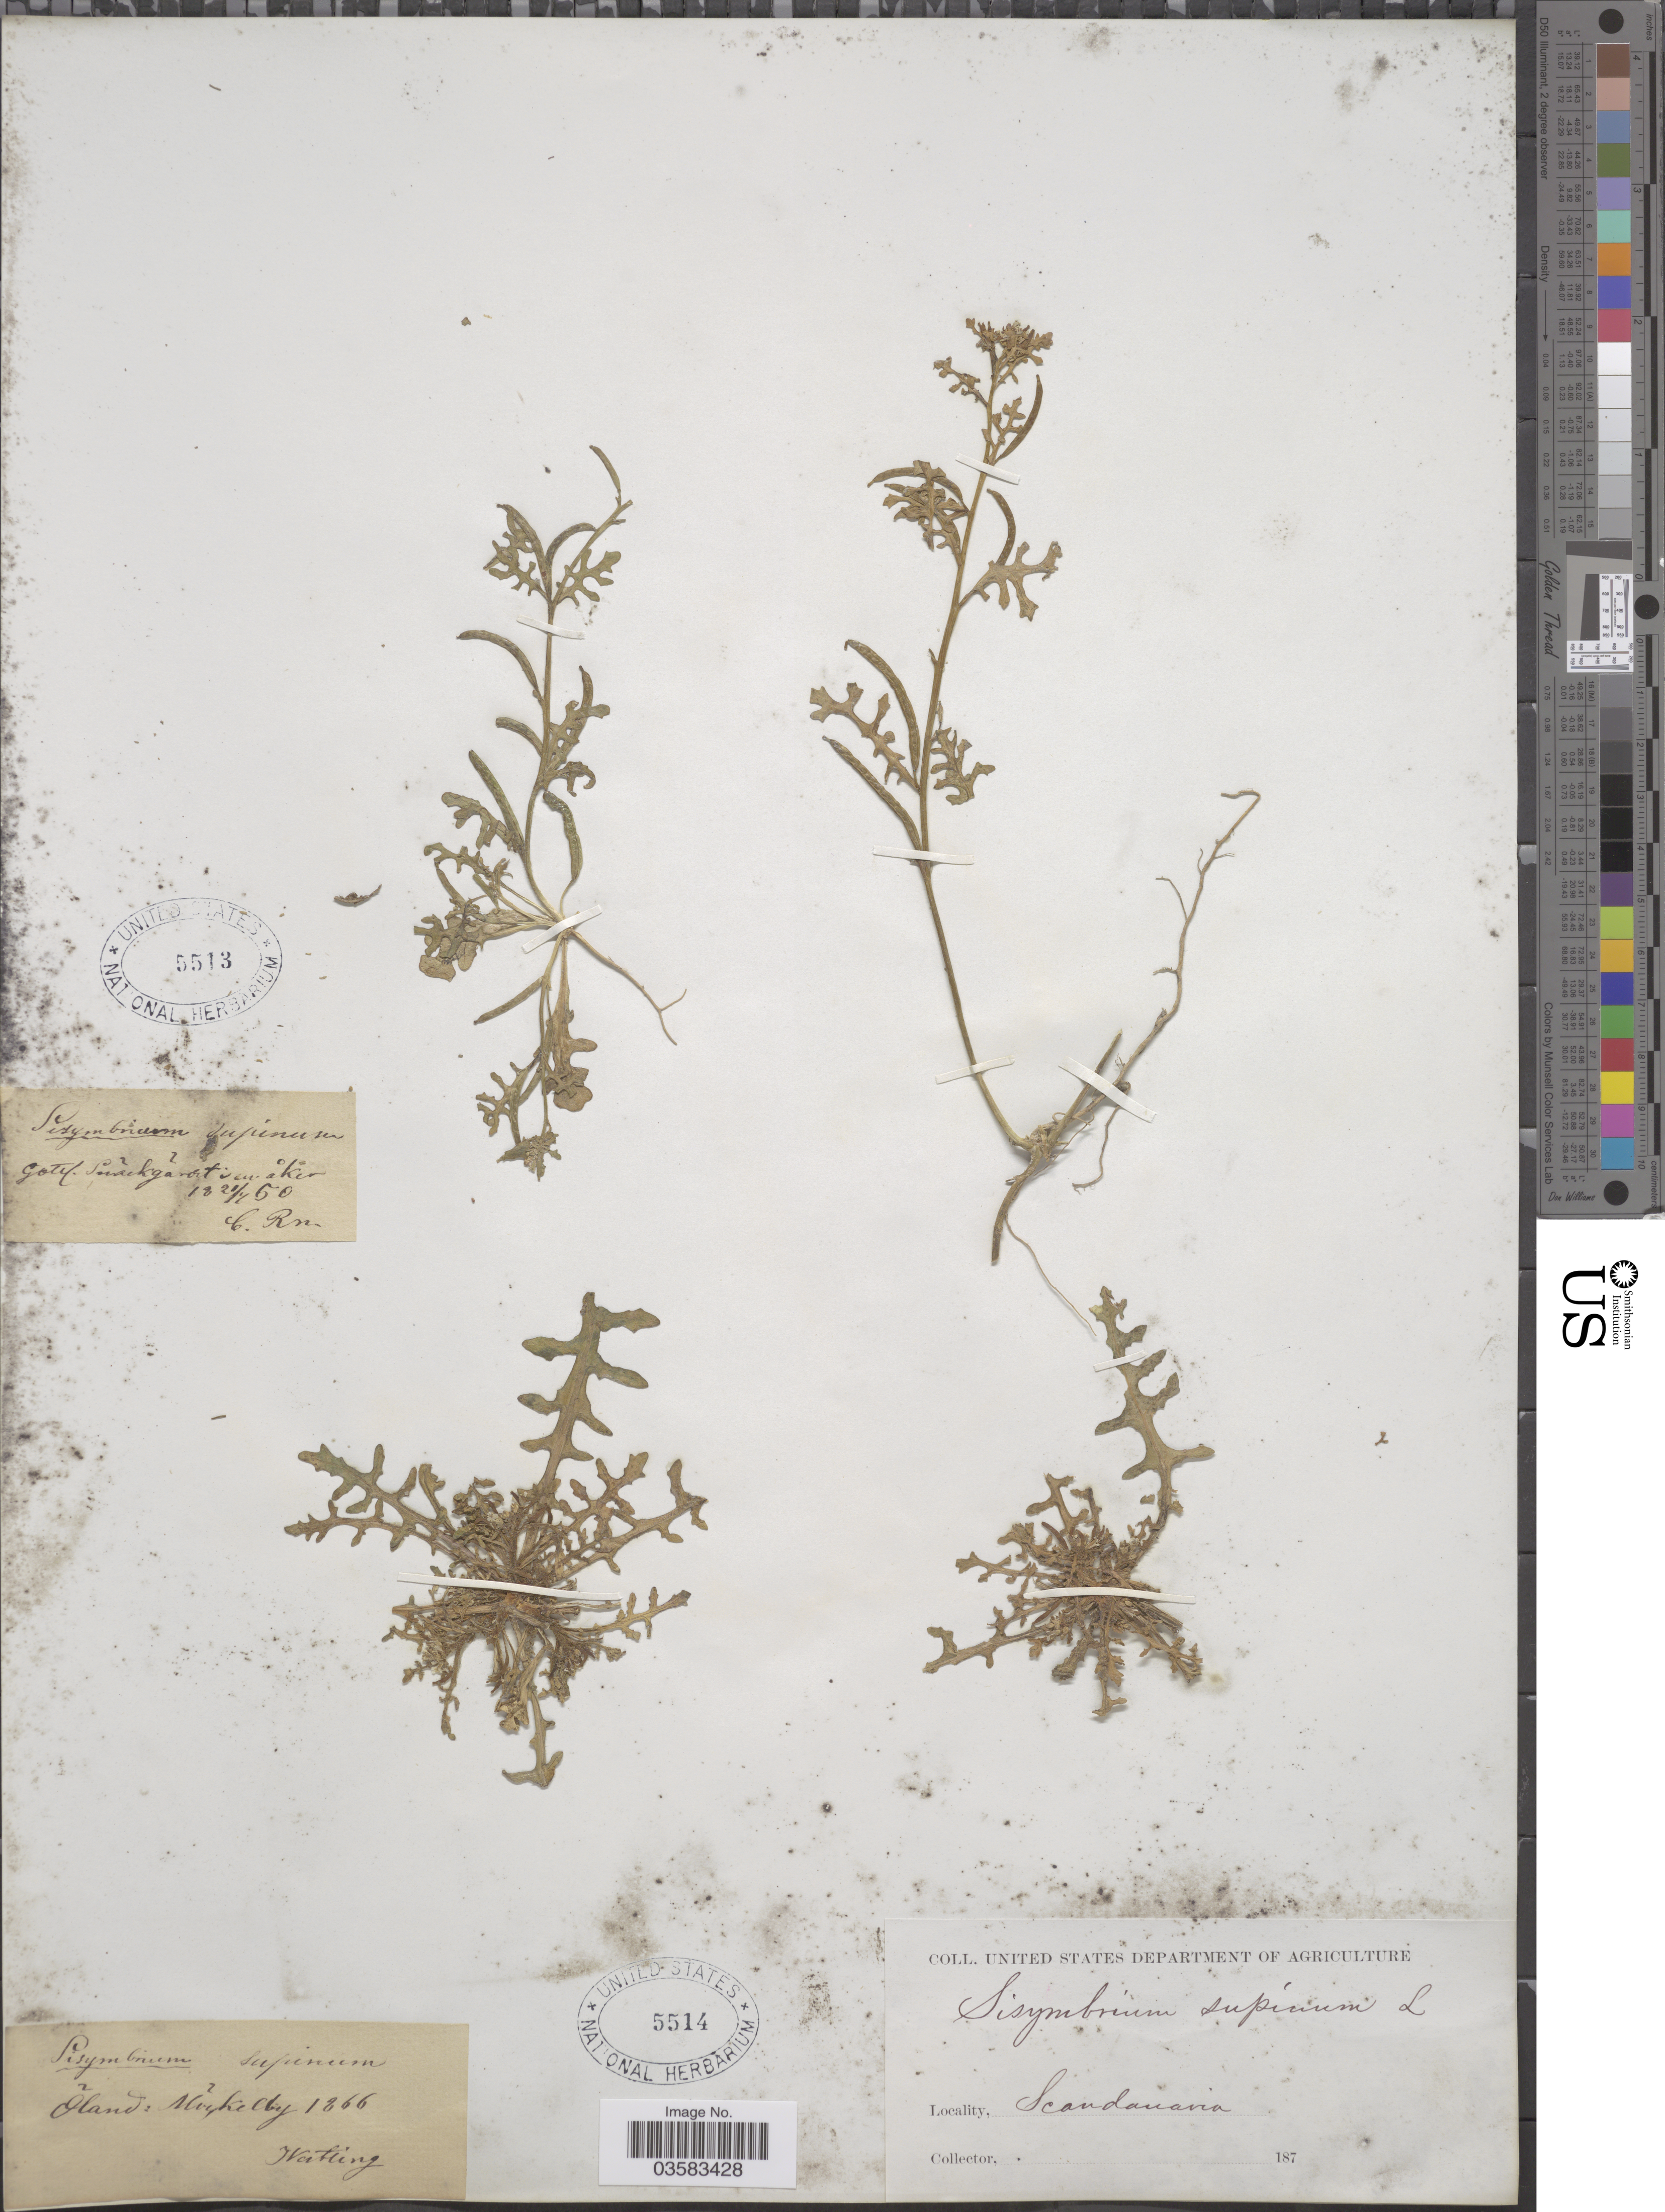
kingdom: Plantae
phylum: Tracheophyta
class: Magnoliopsida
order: Brassicales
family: Brassicaceae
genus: Sisymbrium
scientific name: Sisymbrium supinum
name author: L.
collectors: Wertling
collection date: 1866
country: Sweden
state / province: Kalmar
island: Oland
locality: Oland: Mockelby. Scandinavia.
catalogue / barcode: US 5514-2